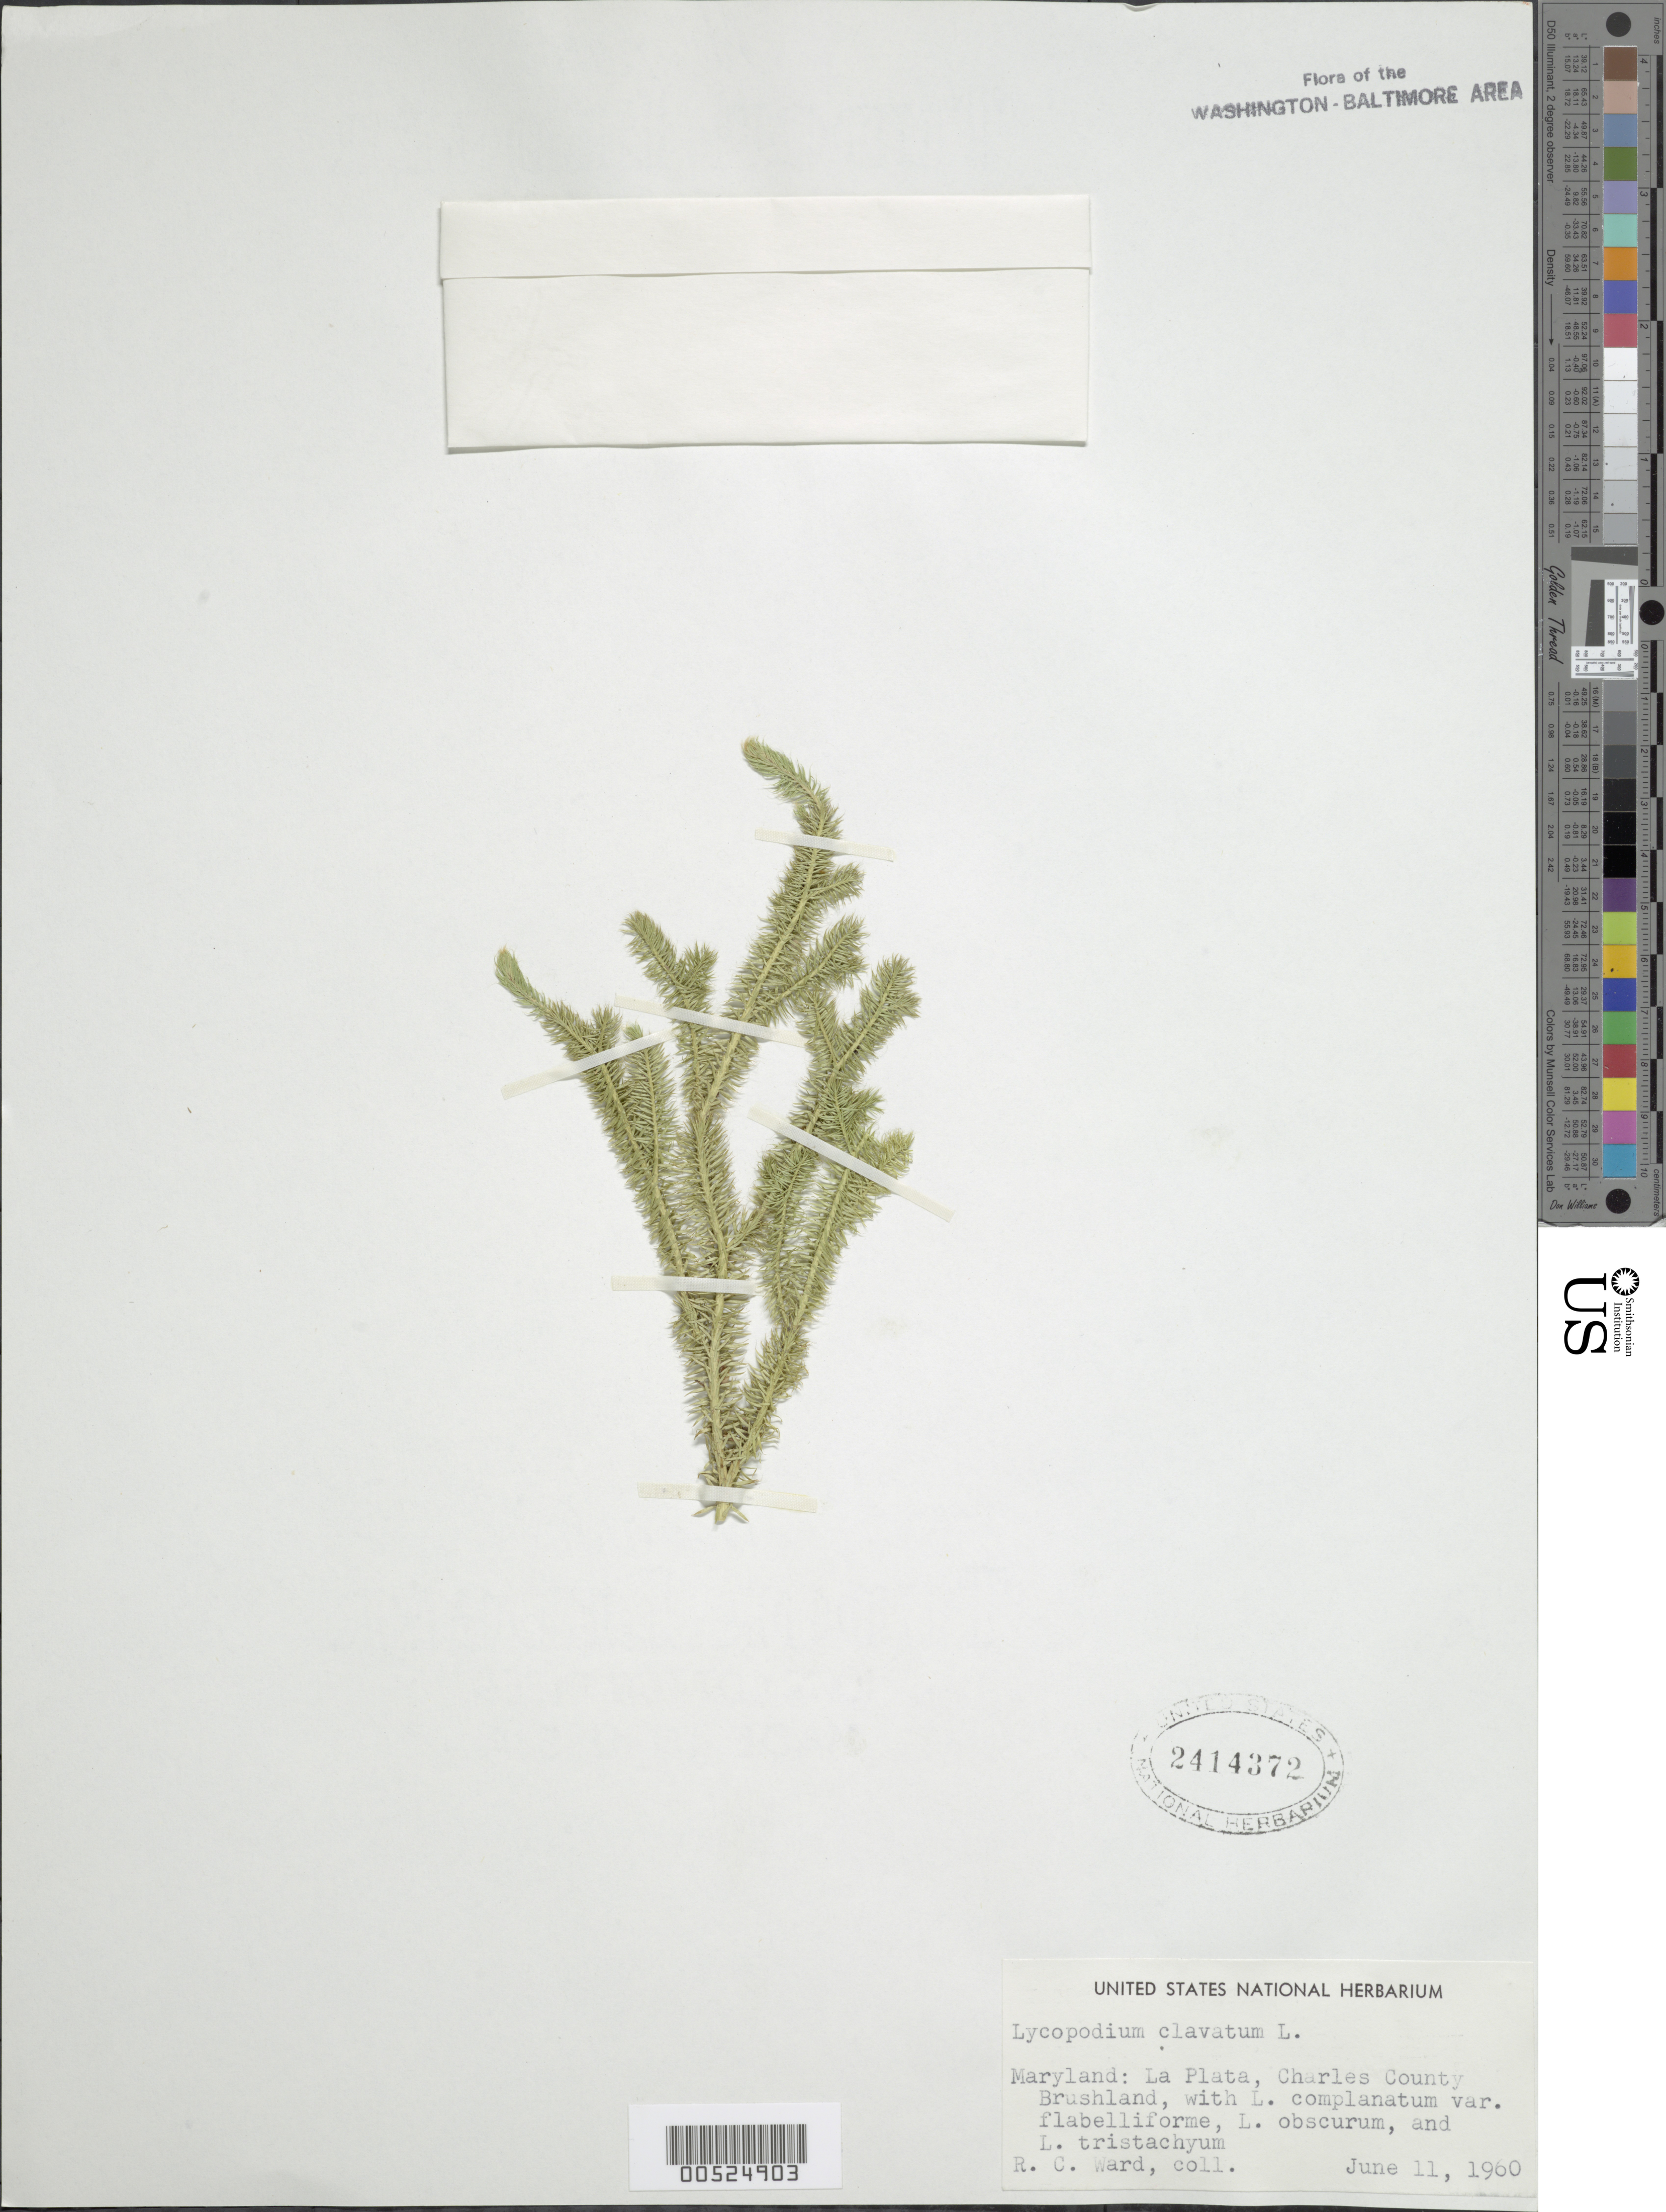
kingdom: Plantae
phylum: Tracheophyta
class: Lycopodiopsida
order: Lycopodiales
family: Lycopodiaceae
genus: Lycopodium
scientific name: Lycopodium clavatum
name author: L.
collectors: R. C. Ward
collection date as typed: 11 Jun 1960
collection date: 1960-06-11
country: United States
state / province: Maryland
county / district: Charles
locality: La Plata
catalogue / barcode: US 2414372